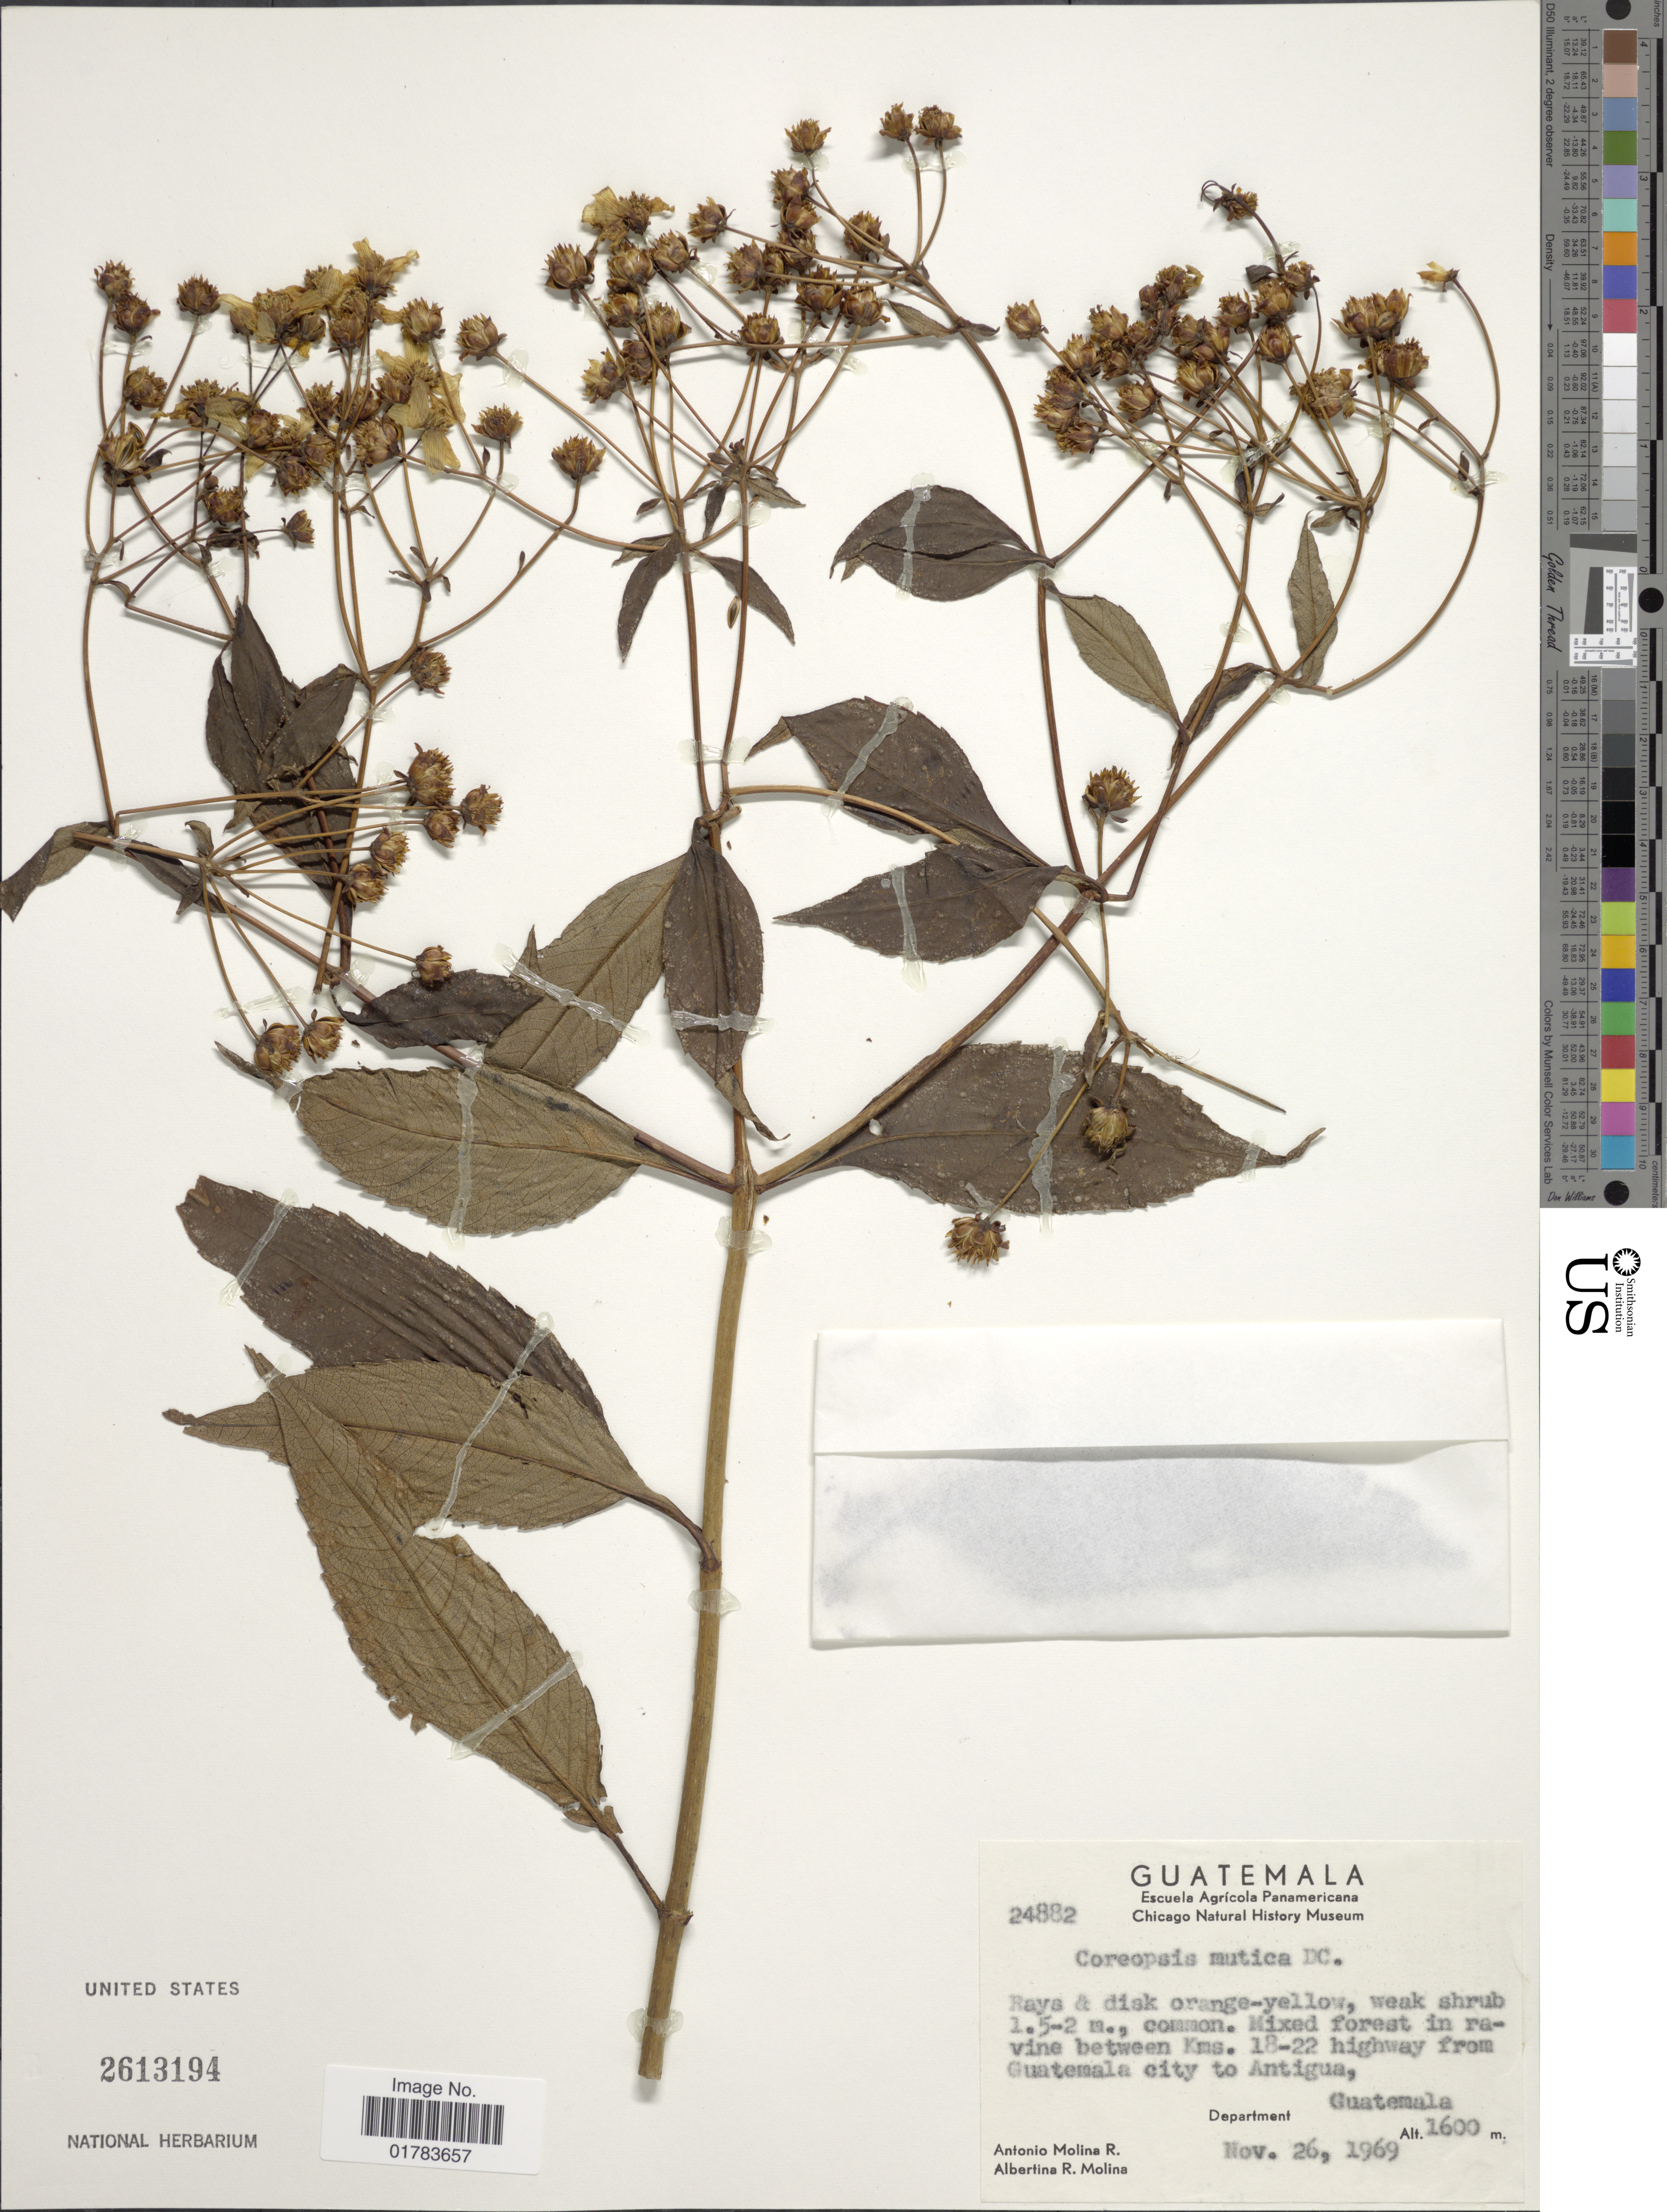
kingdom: Plantae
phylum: Tracheophyta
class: Magnoliopsida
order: Asterales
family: Asteraceae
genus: Coreopsis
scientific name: Coreopsis mutica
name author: DC.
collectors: A. Molina R. & A. R. Molina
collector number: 24882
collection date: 1969-11-26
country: Guatemala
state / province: Guatemala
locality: Mixed forest in ravine between kms. 18-22 highway from Guatemala City to Antigua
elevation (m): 1600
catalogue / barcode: US 2613194